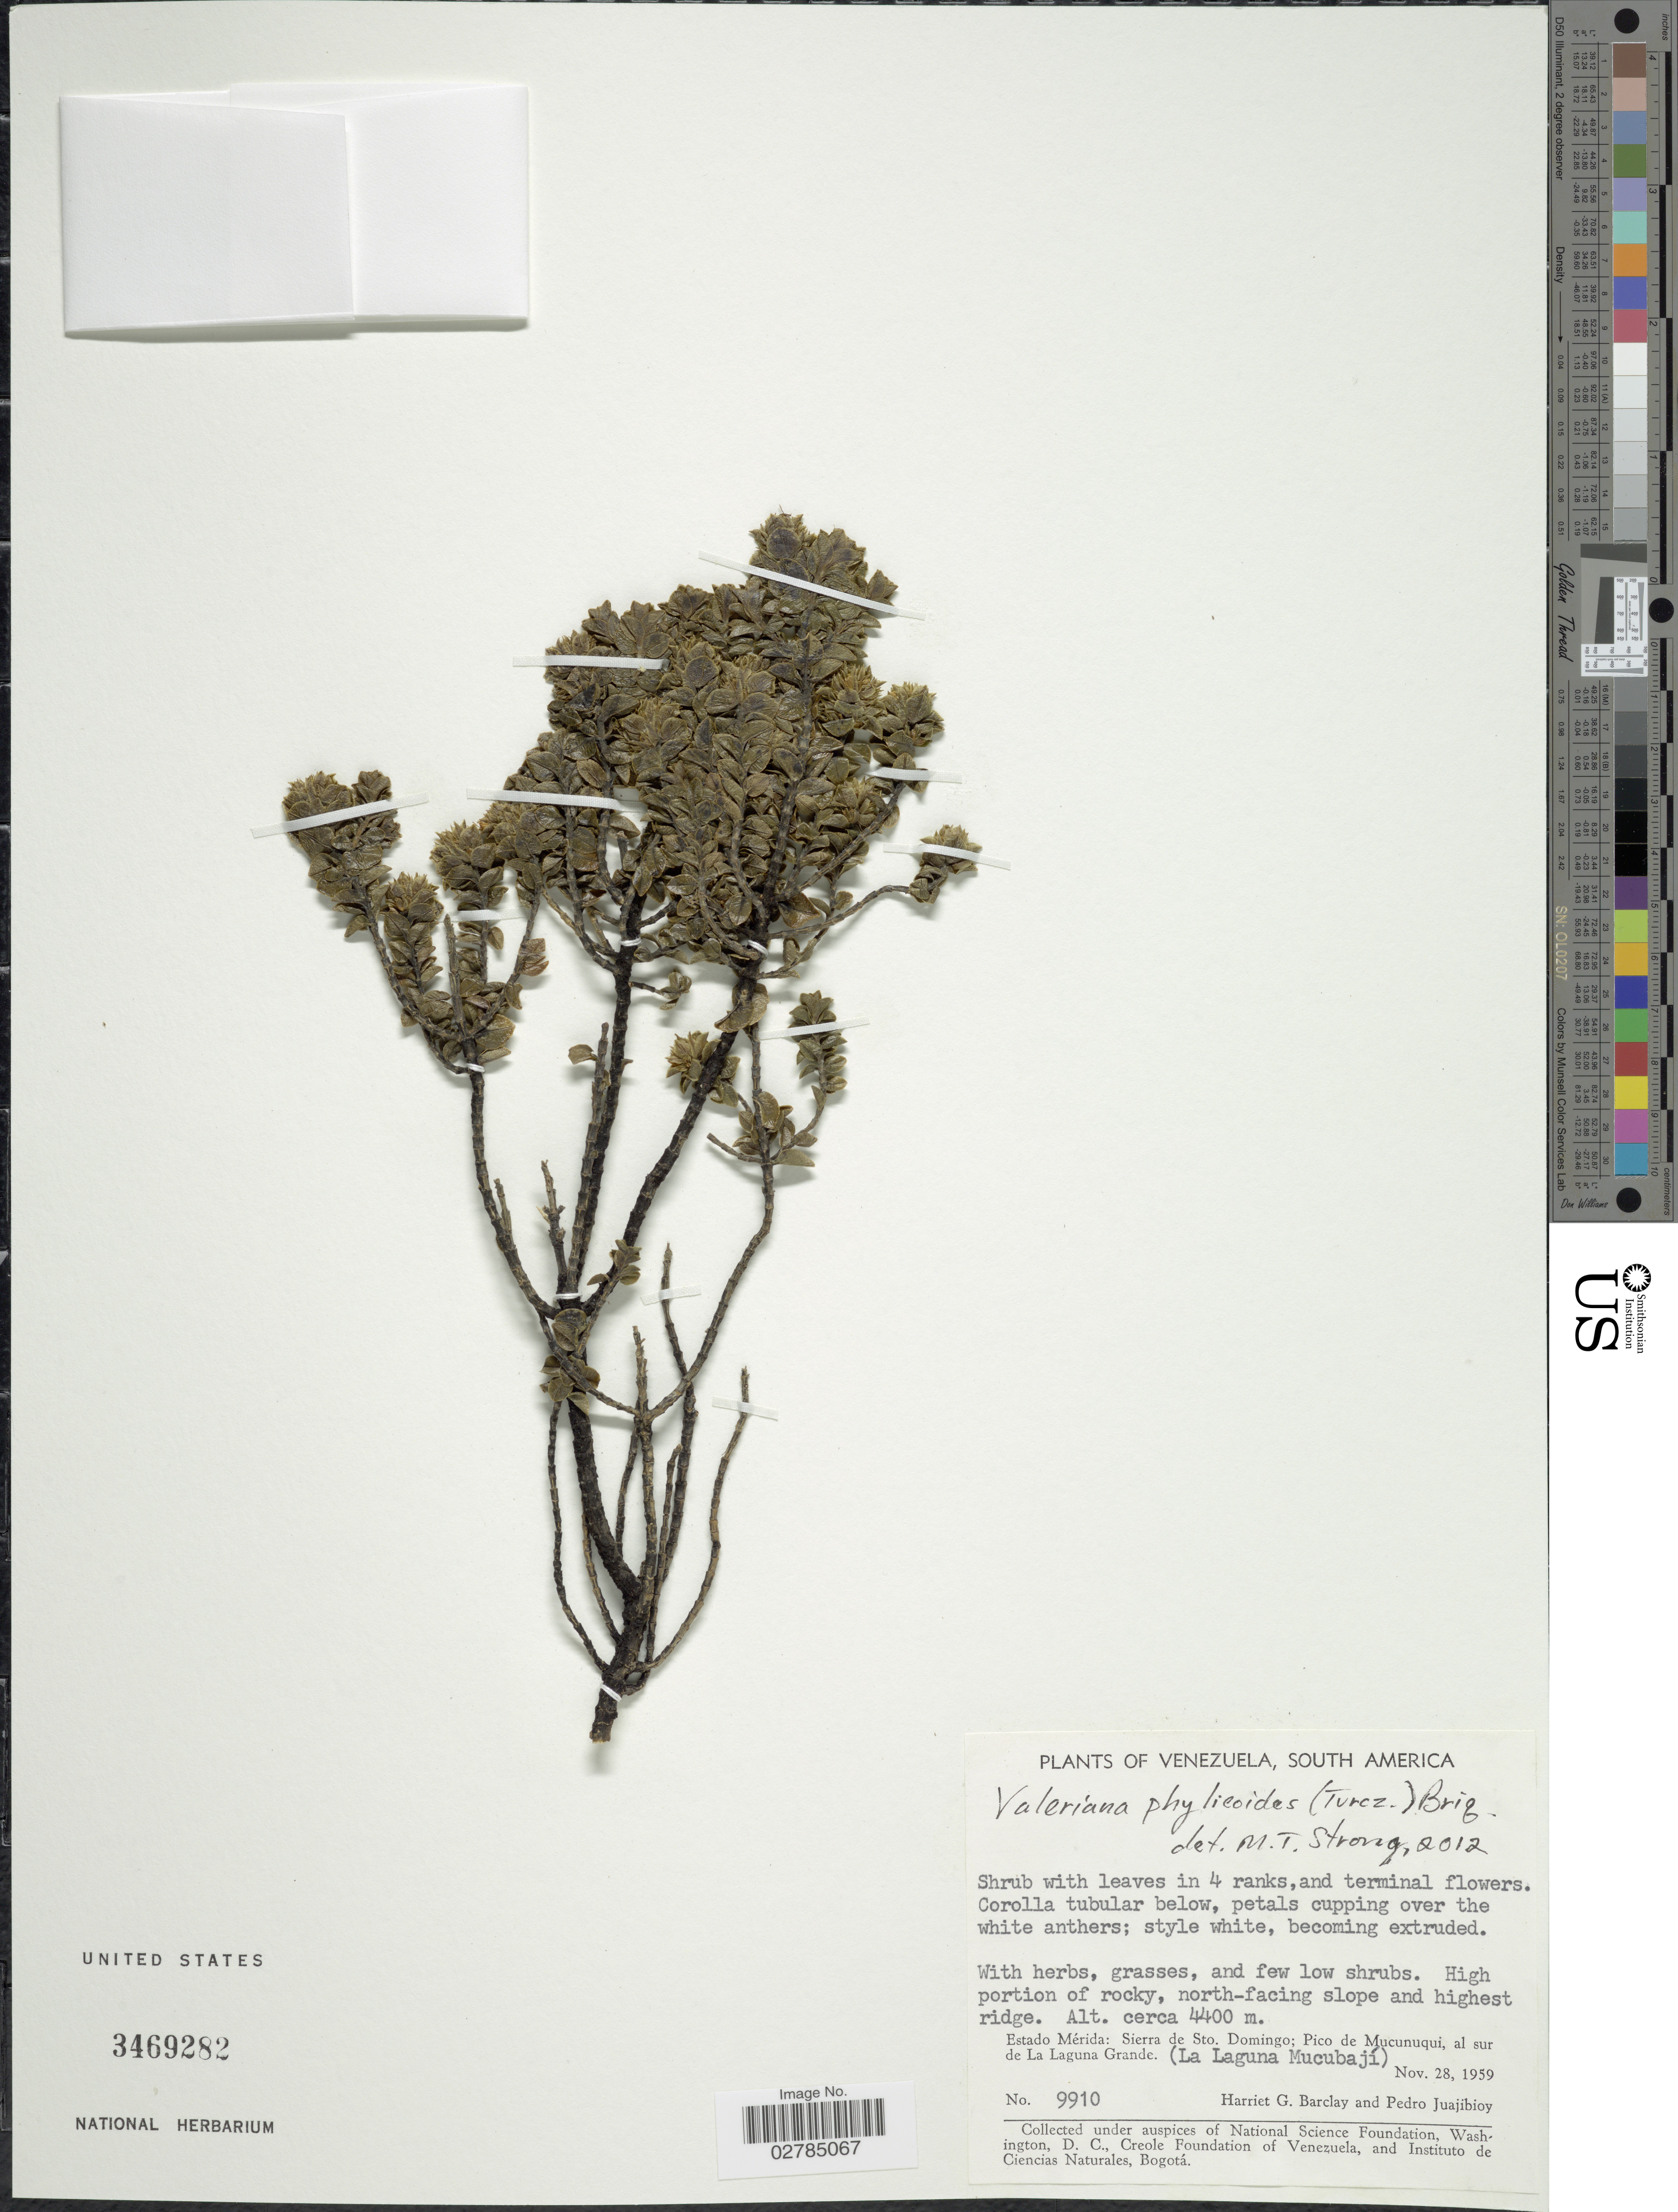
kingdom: Plantae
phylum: Tracheophyta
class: Magnoliopsida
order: Dipsacales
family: Caprifoliaceae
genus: Valeriana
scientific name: Valeriana phylicoides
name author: (Turcz.) Briq.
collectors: H. G. Barclay & P. Juajibioy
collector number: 9910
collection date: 1959-11-28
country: Venezuela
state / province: Mérida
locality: North-facing slope and highest ridge, Estado Mérida, Sierra de Sto. Domingo, Pico de Mucunuqui, al sur de la Laguna Grande. (La Laguna Mucubají).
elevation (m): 4400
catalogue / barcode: US 3469282